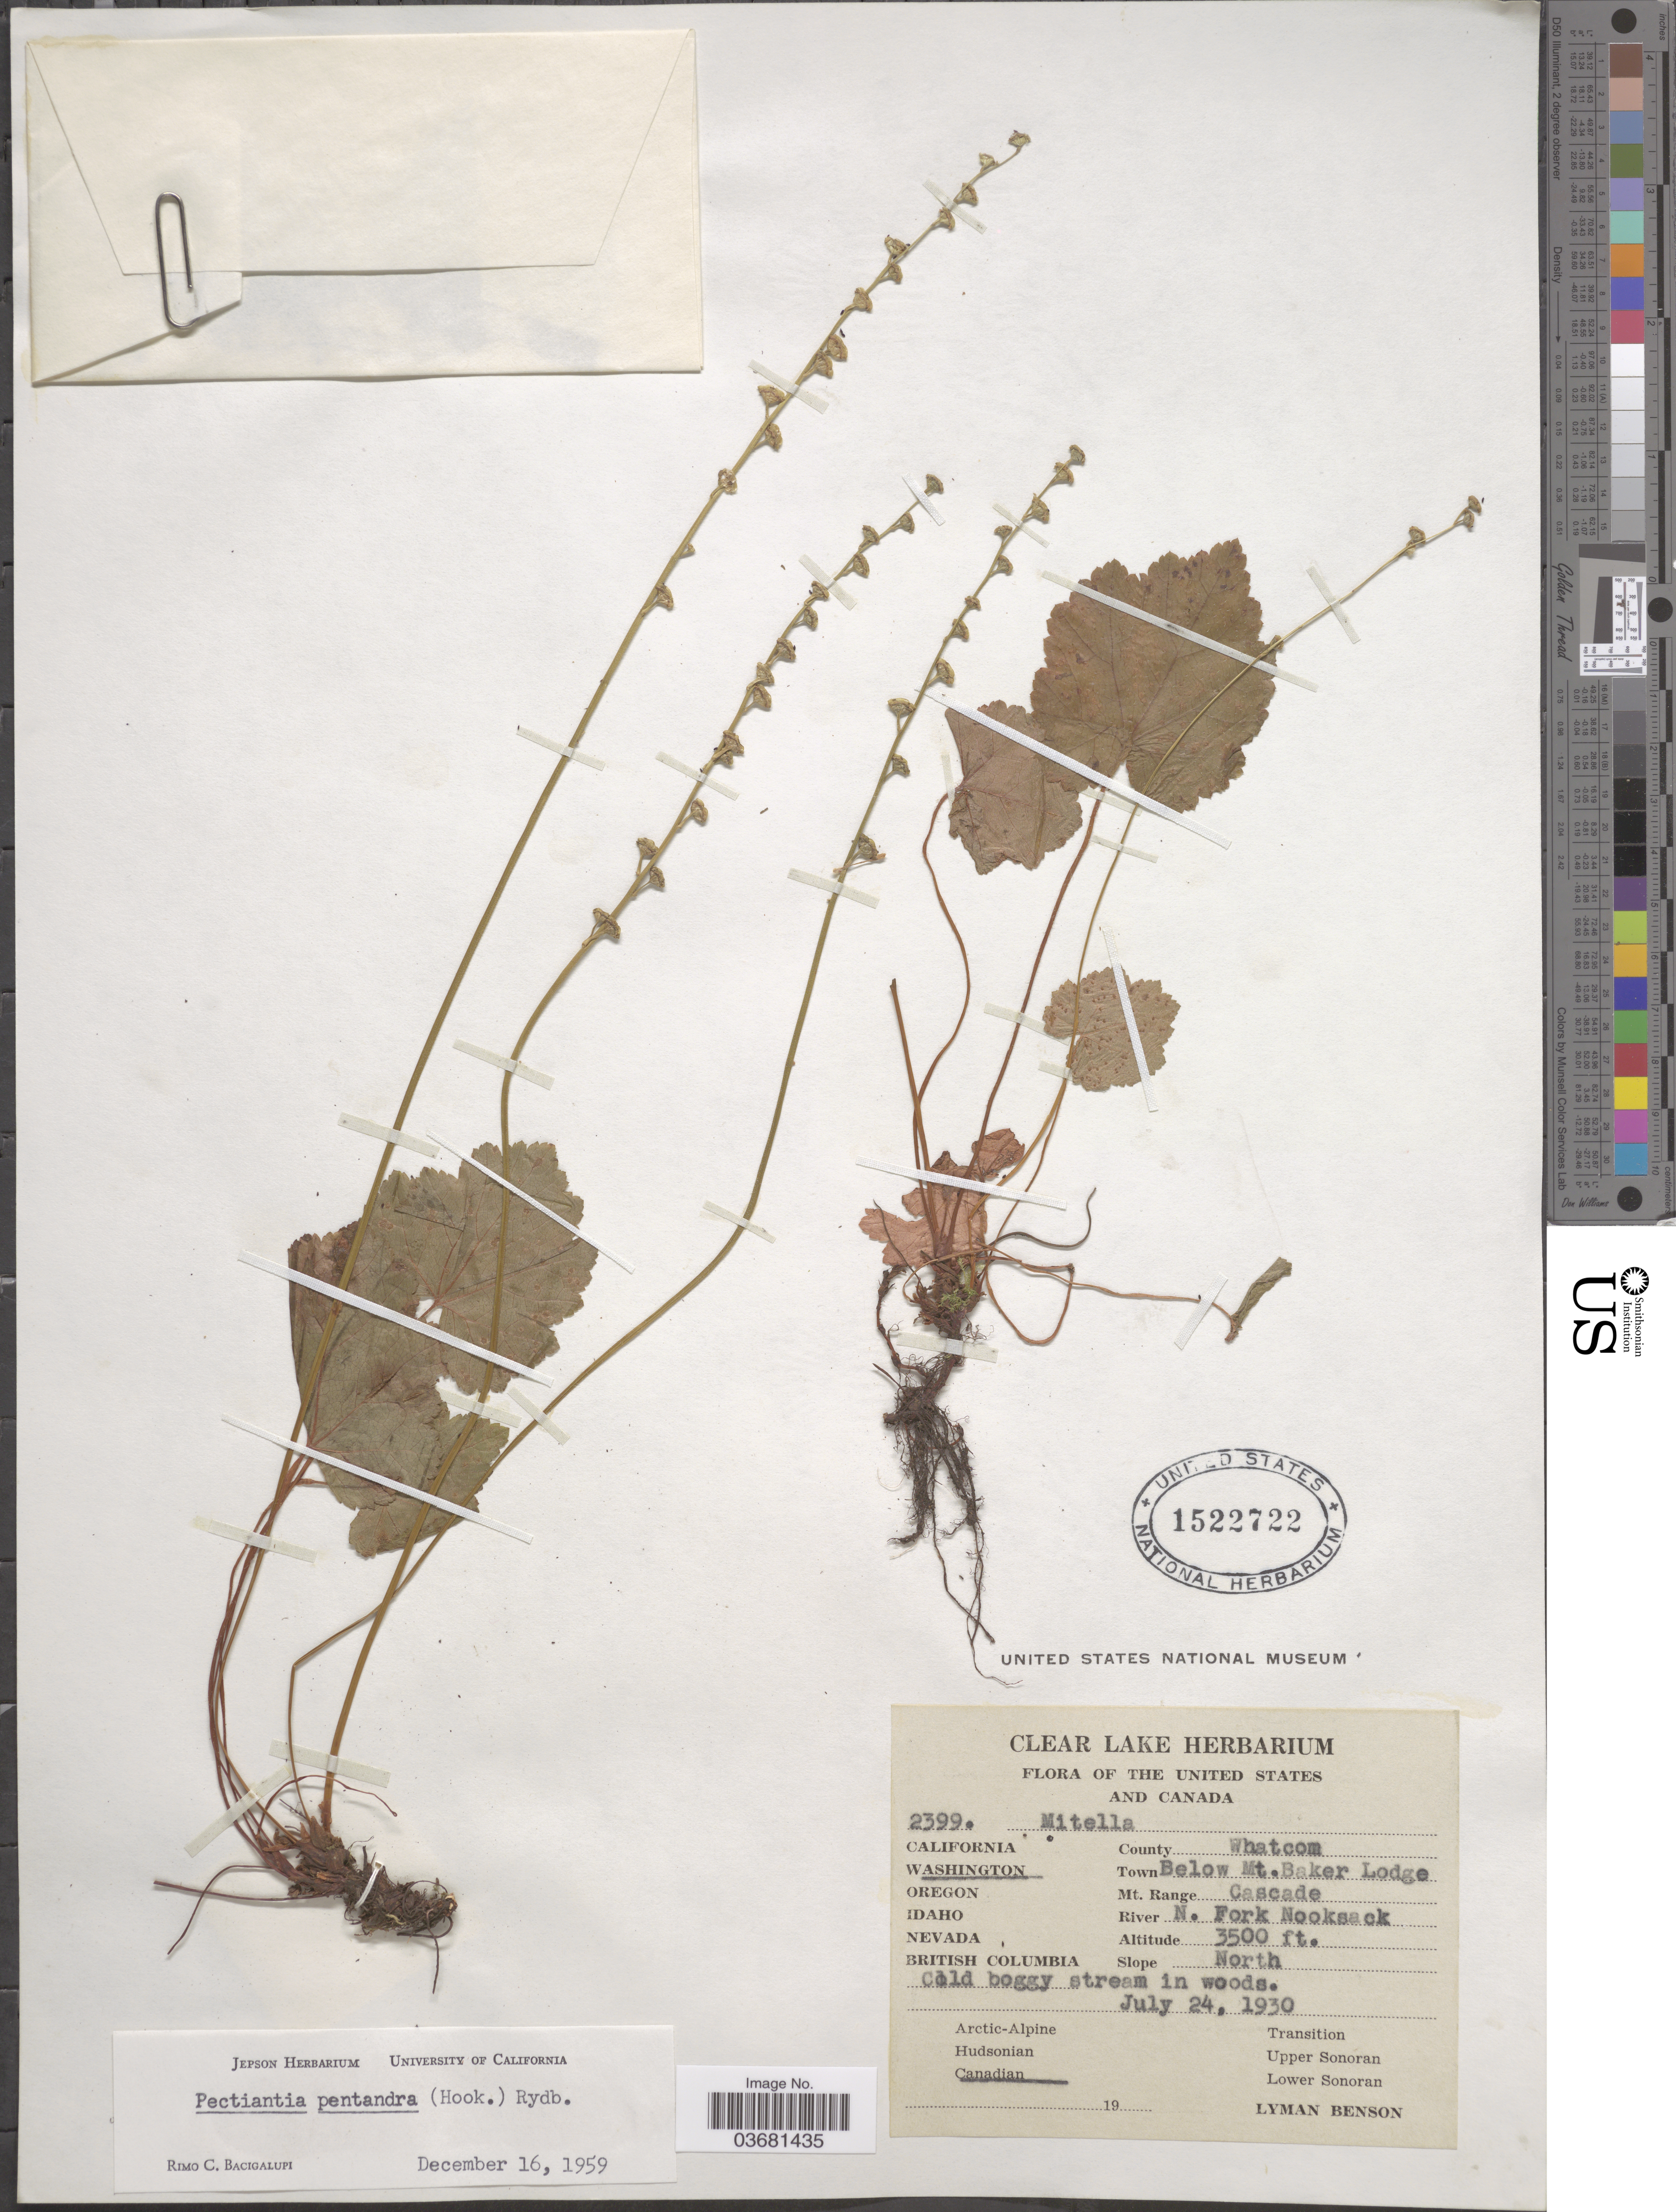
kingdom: Plantae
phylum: Tracheophyta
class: Magnoliopsida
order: Saxifragales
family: Saxifragaceae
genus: Mitella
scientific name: Mitella pentandra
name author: Hook.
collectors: L. D. Benson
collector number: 2399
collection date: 1930-07-24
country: United States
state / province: Washington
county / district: Whatcom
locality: County Whatcom. Town Below Mt.Baker Lodge. Mt. Range Cascade. River N. Fork Nooksack. Slope North. Arctic-Alpine. Hudsonian. Transition. Upper Sonoran. Lower Sonoran.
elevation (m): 1067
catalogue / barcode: US 1522722